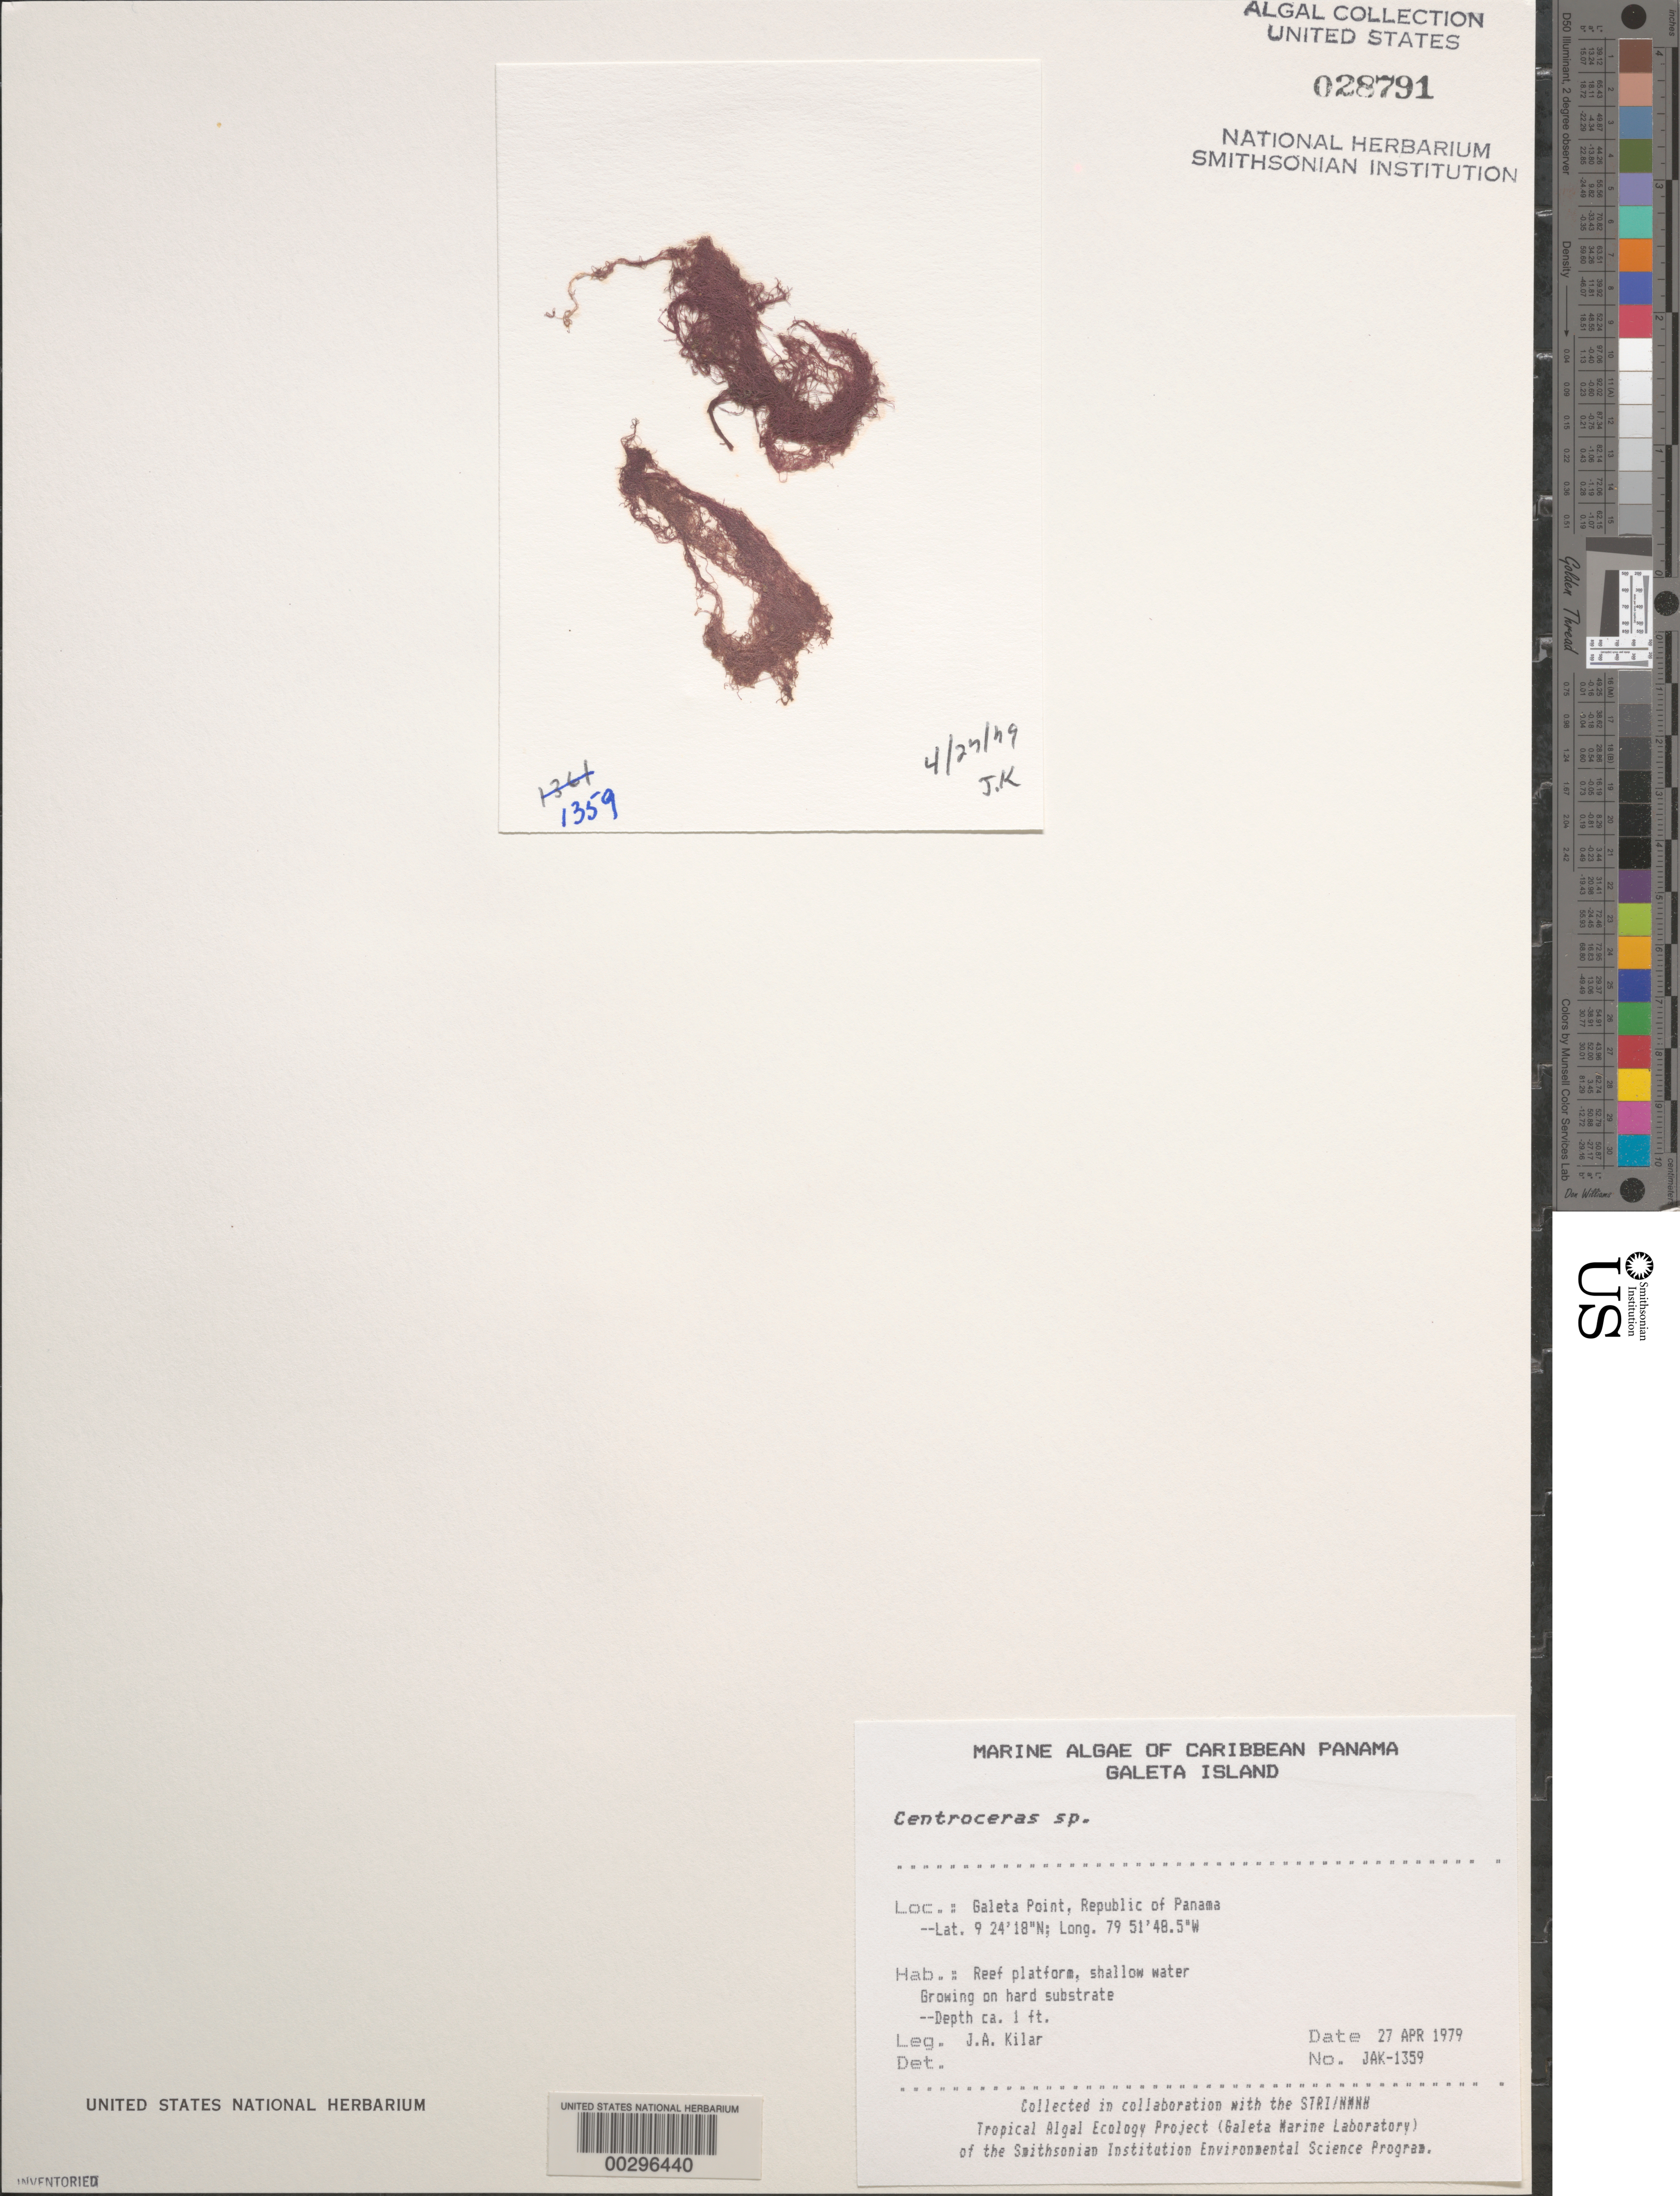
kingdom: Plantae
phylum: Rhodophyta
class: Florideophyceae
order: Ceramiales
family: Ceramiaceae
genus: Centroceras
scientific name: Centroceras sp.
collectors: J. A. Kilar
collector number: JAK-1359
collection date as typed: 27 Apr 1979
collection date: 1979-04-27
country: Panama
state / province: Colón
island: Galeta Island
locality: Galeta Point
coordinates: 9 24'18"N, 79 51'48.5"W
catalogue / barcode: US 28791